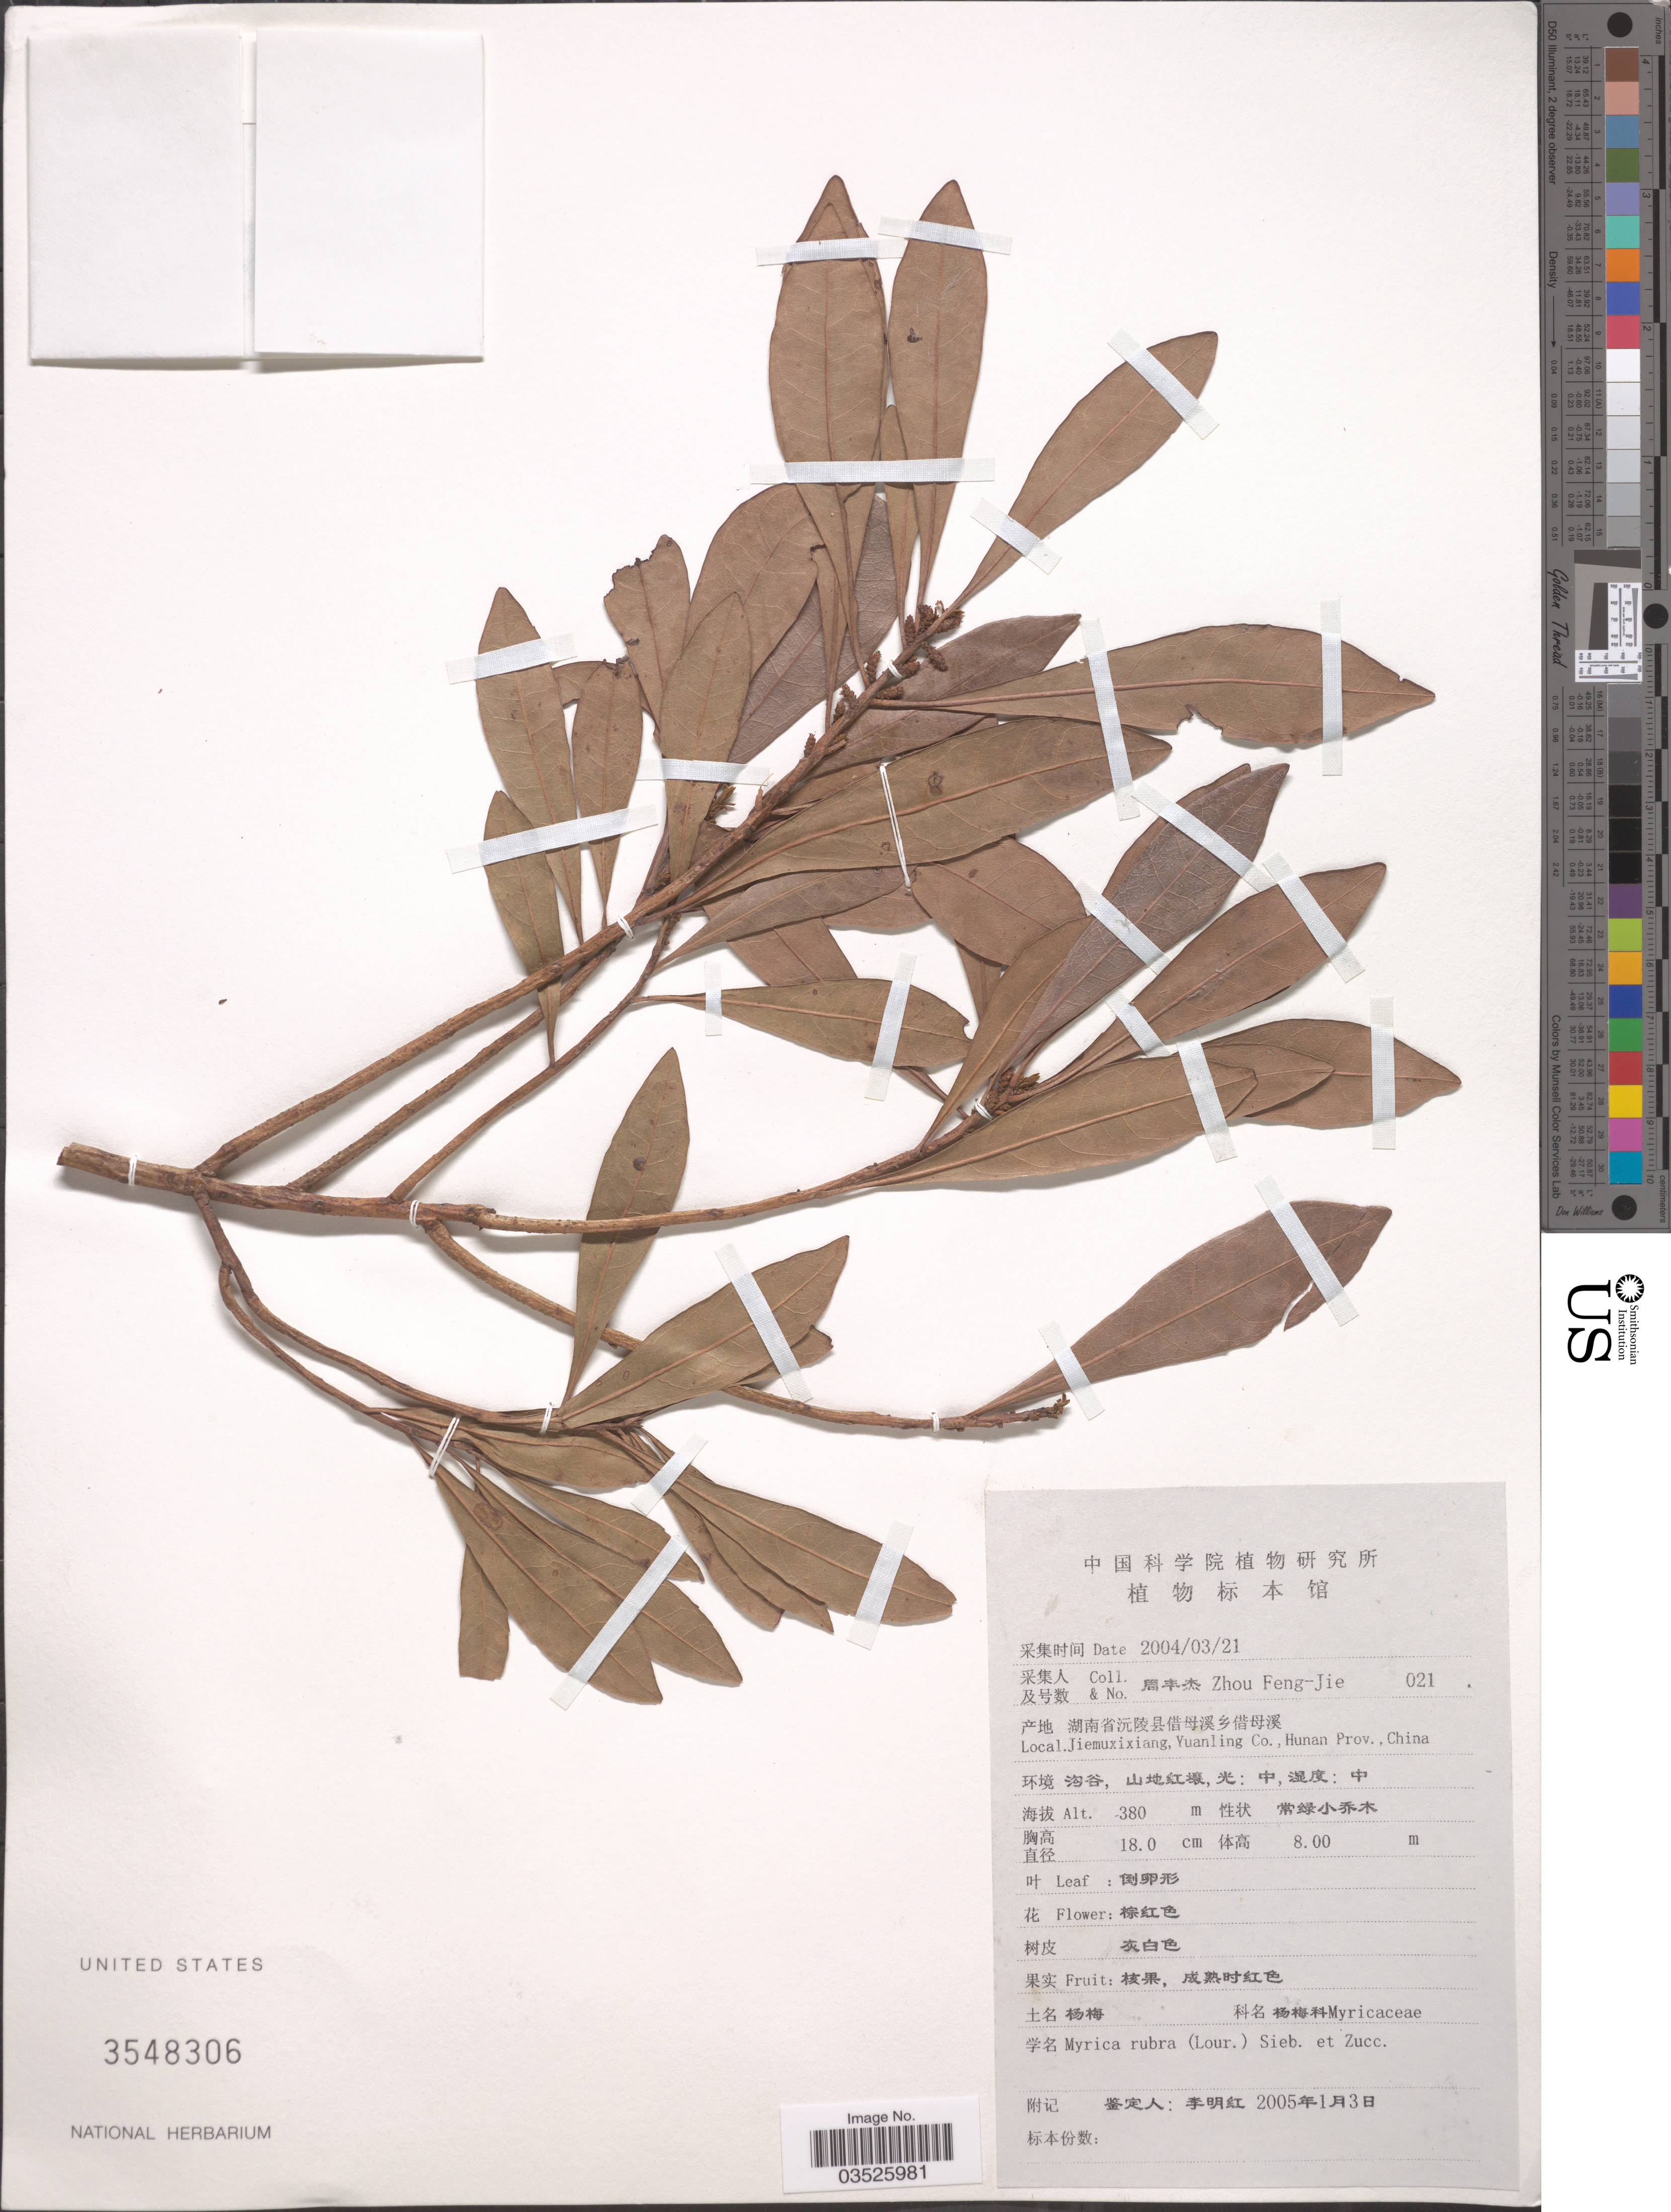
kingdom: Plantae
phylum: Tracheophyta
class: Magnoliopsida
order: Fagales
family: Myricaceae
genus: Morella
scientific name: Morella rubra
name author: Lour.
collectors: F. Zhou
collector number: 021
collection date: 2004-03-21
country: China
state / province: Hunan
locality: Jiemuxixiang, Yuanling Co.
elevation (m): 380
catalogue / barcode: US 3548306